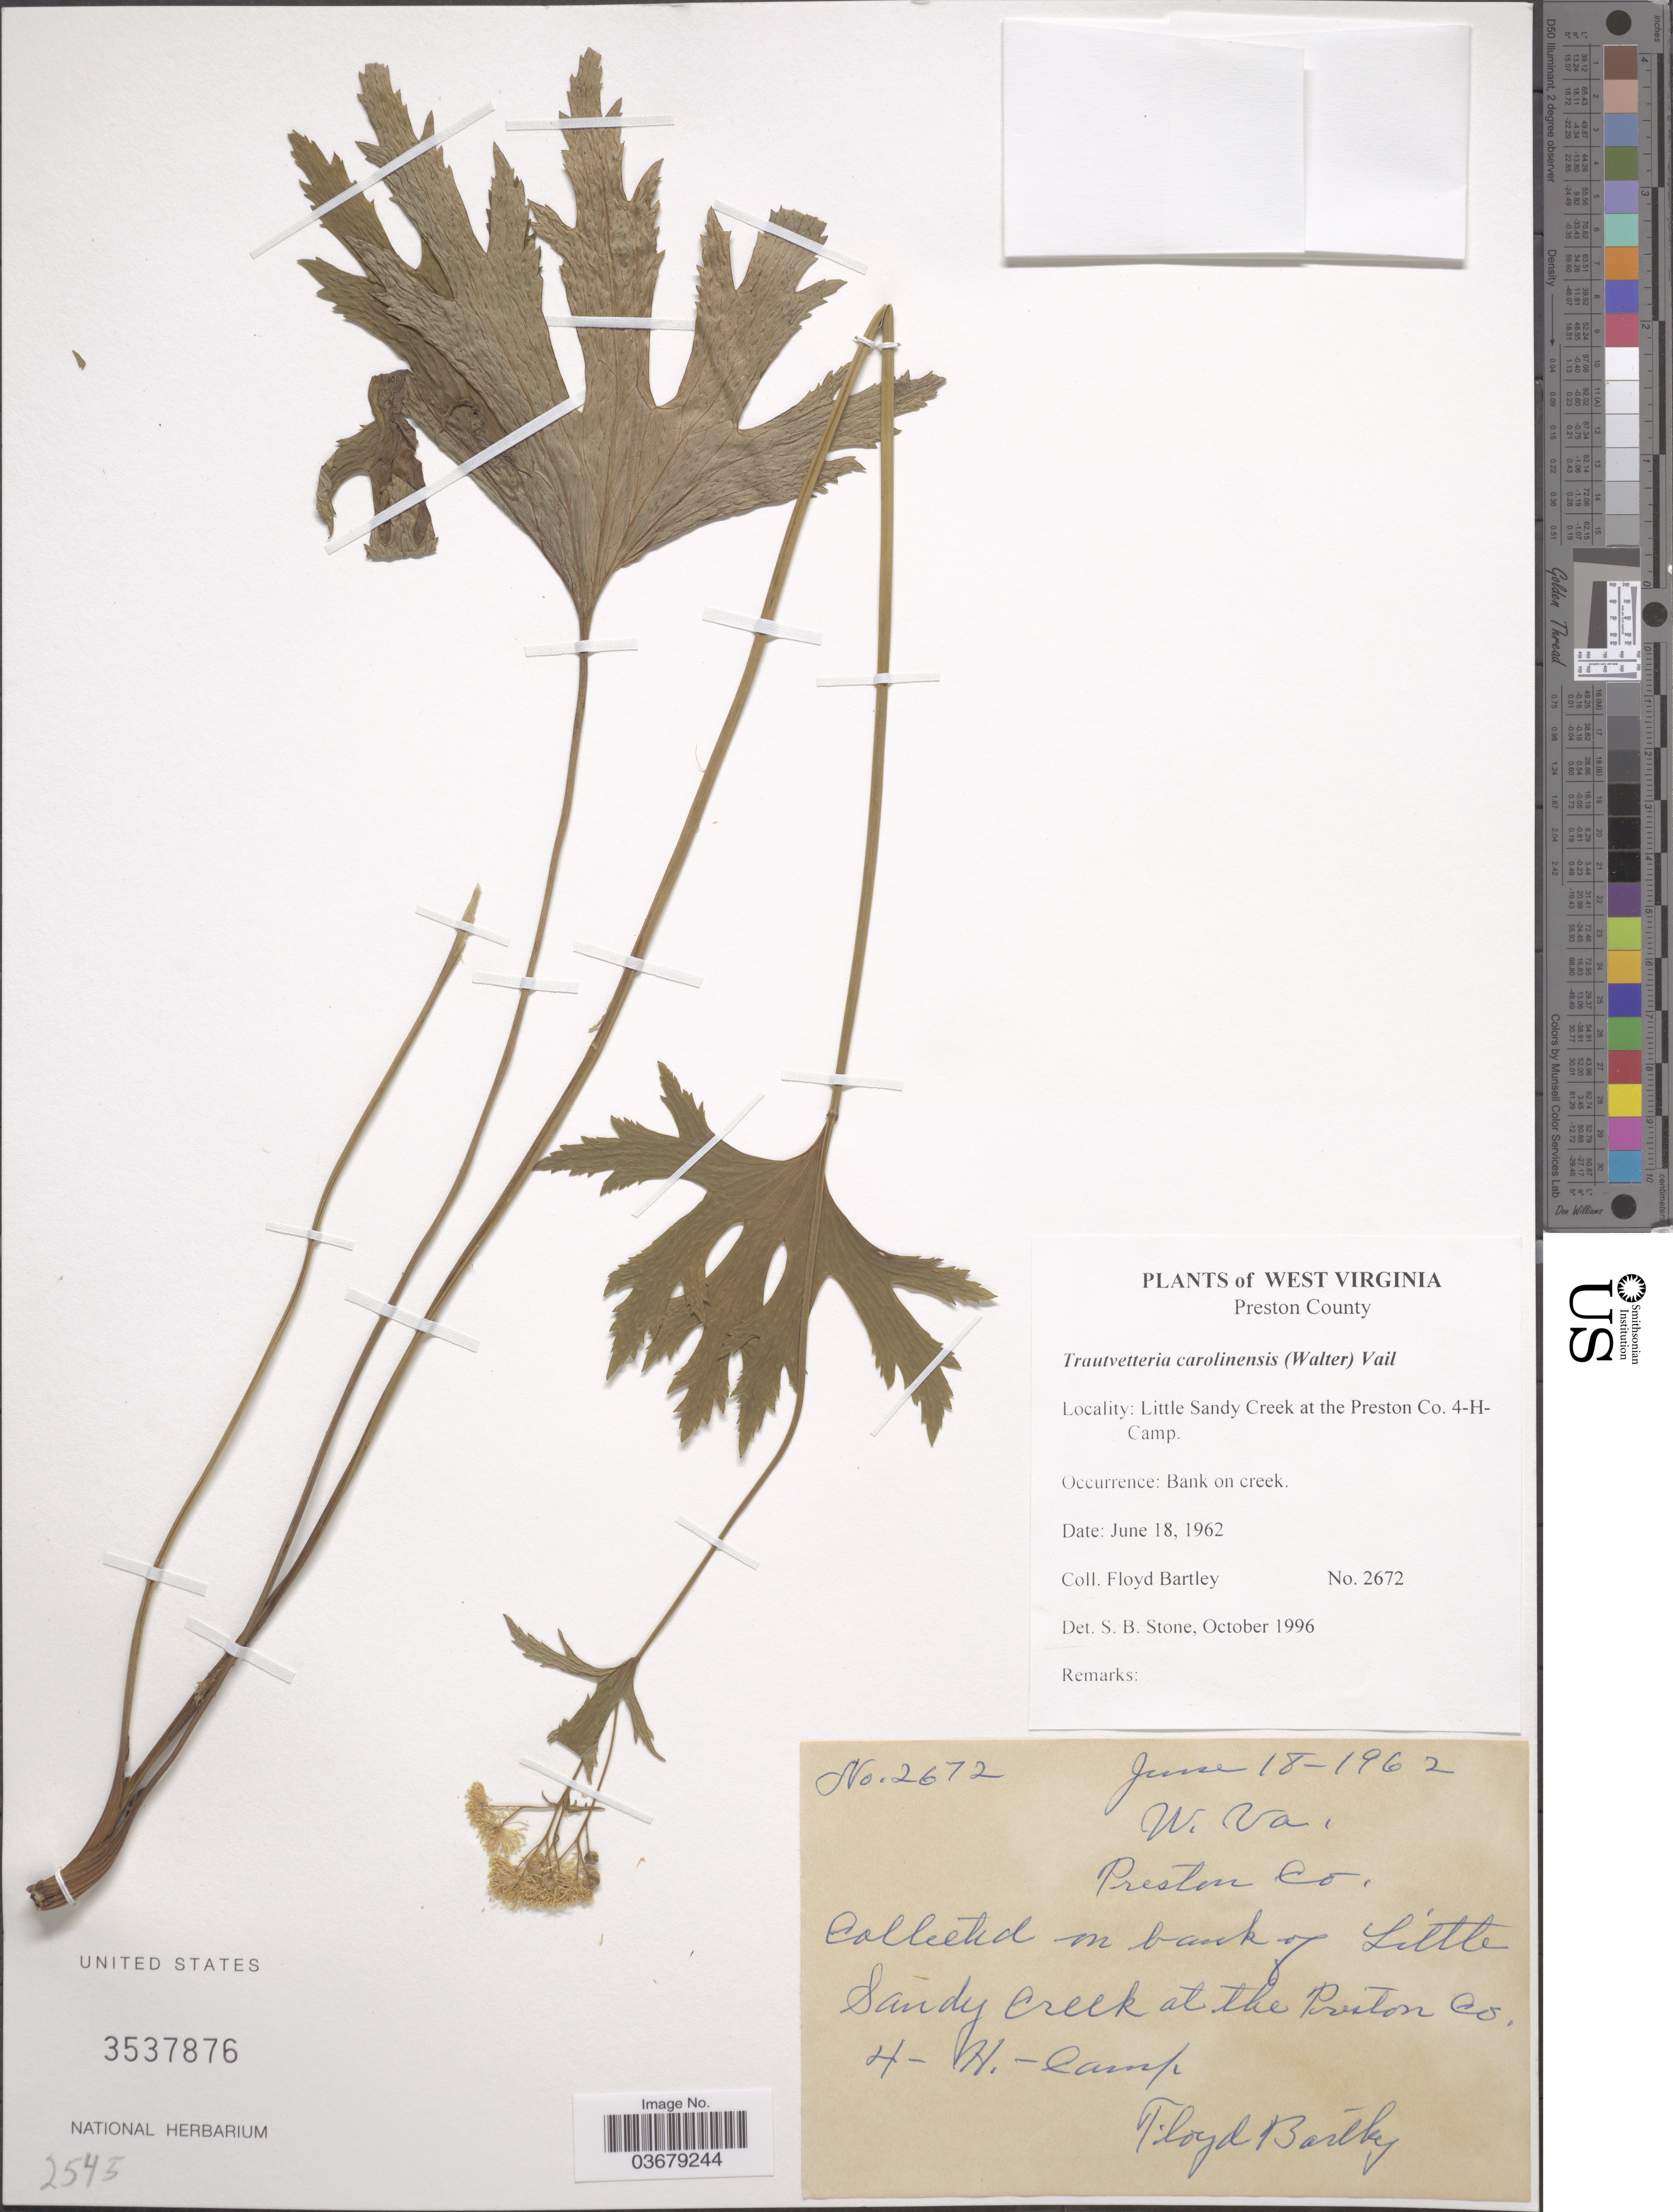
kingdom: Plantae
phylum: Tracheophyta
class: Magnoliopsida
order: Ranunculales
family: Ranunculaceae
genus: Trautvetteria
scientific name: Trautvetteria caroliniensis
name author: (Walter) Vail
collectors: F. Bartley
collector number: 2672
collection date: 1962-06-18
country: United States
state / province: West Virginia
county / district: Preston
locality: Preston County. Little Sandy Creek at the Preston Co. 4-H-Camp. Bank on creek.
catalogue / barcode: US 3537876